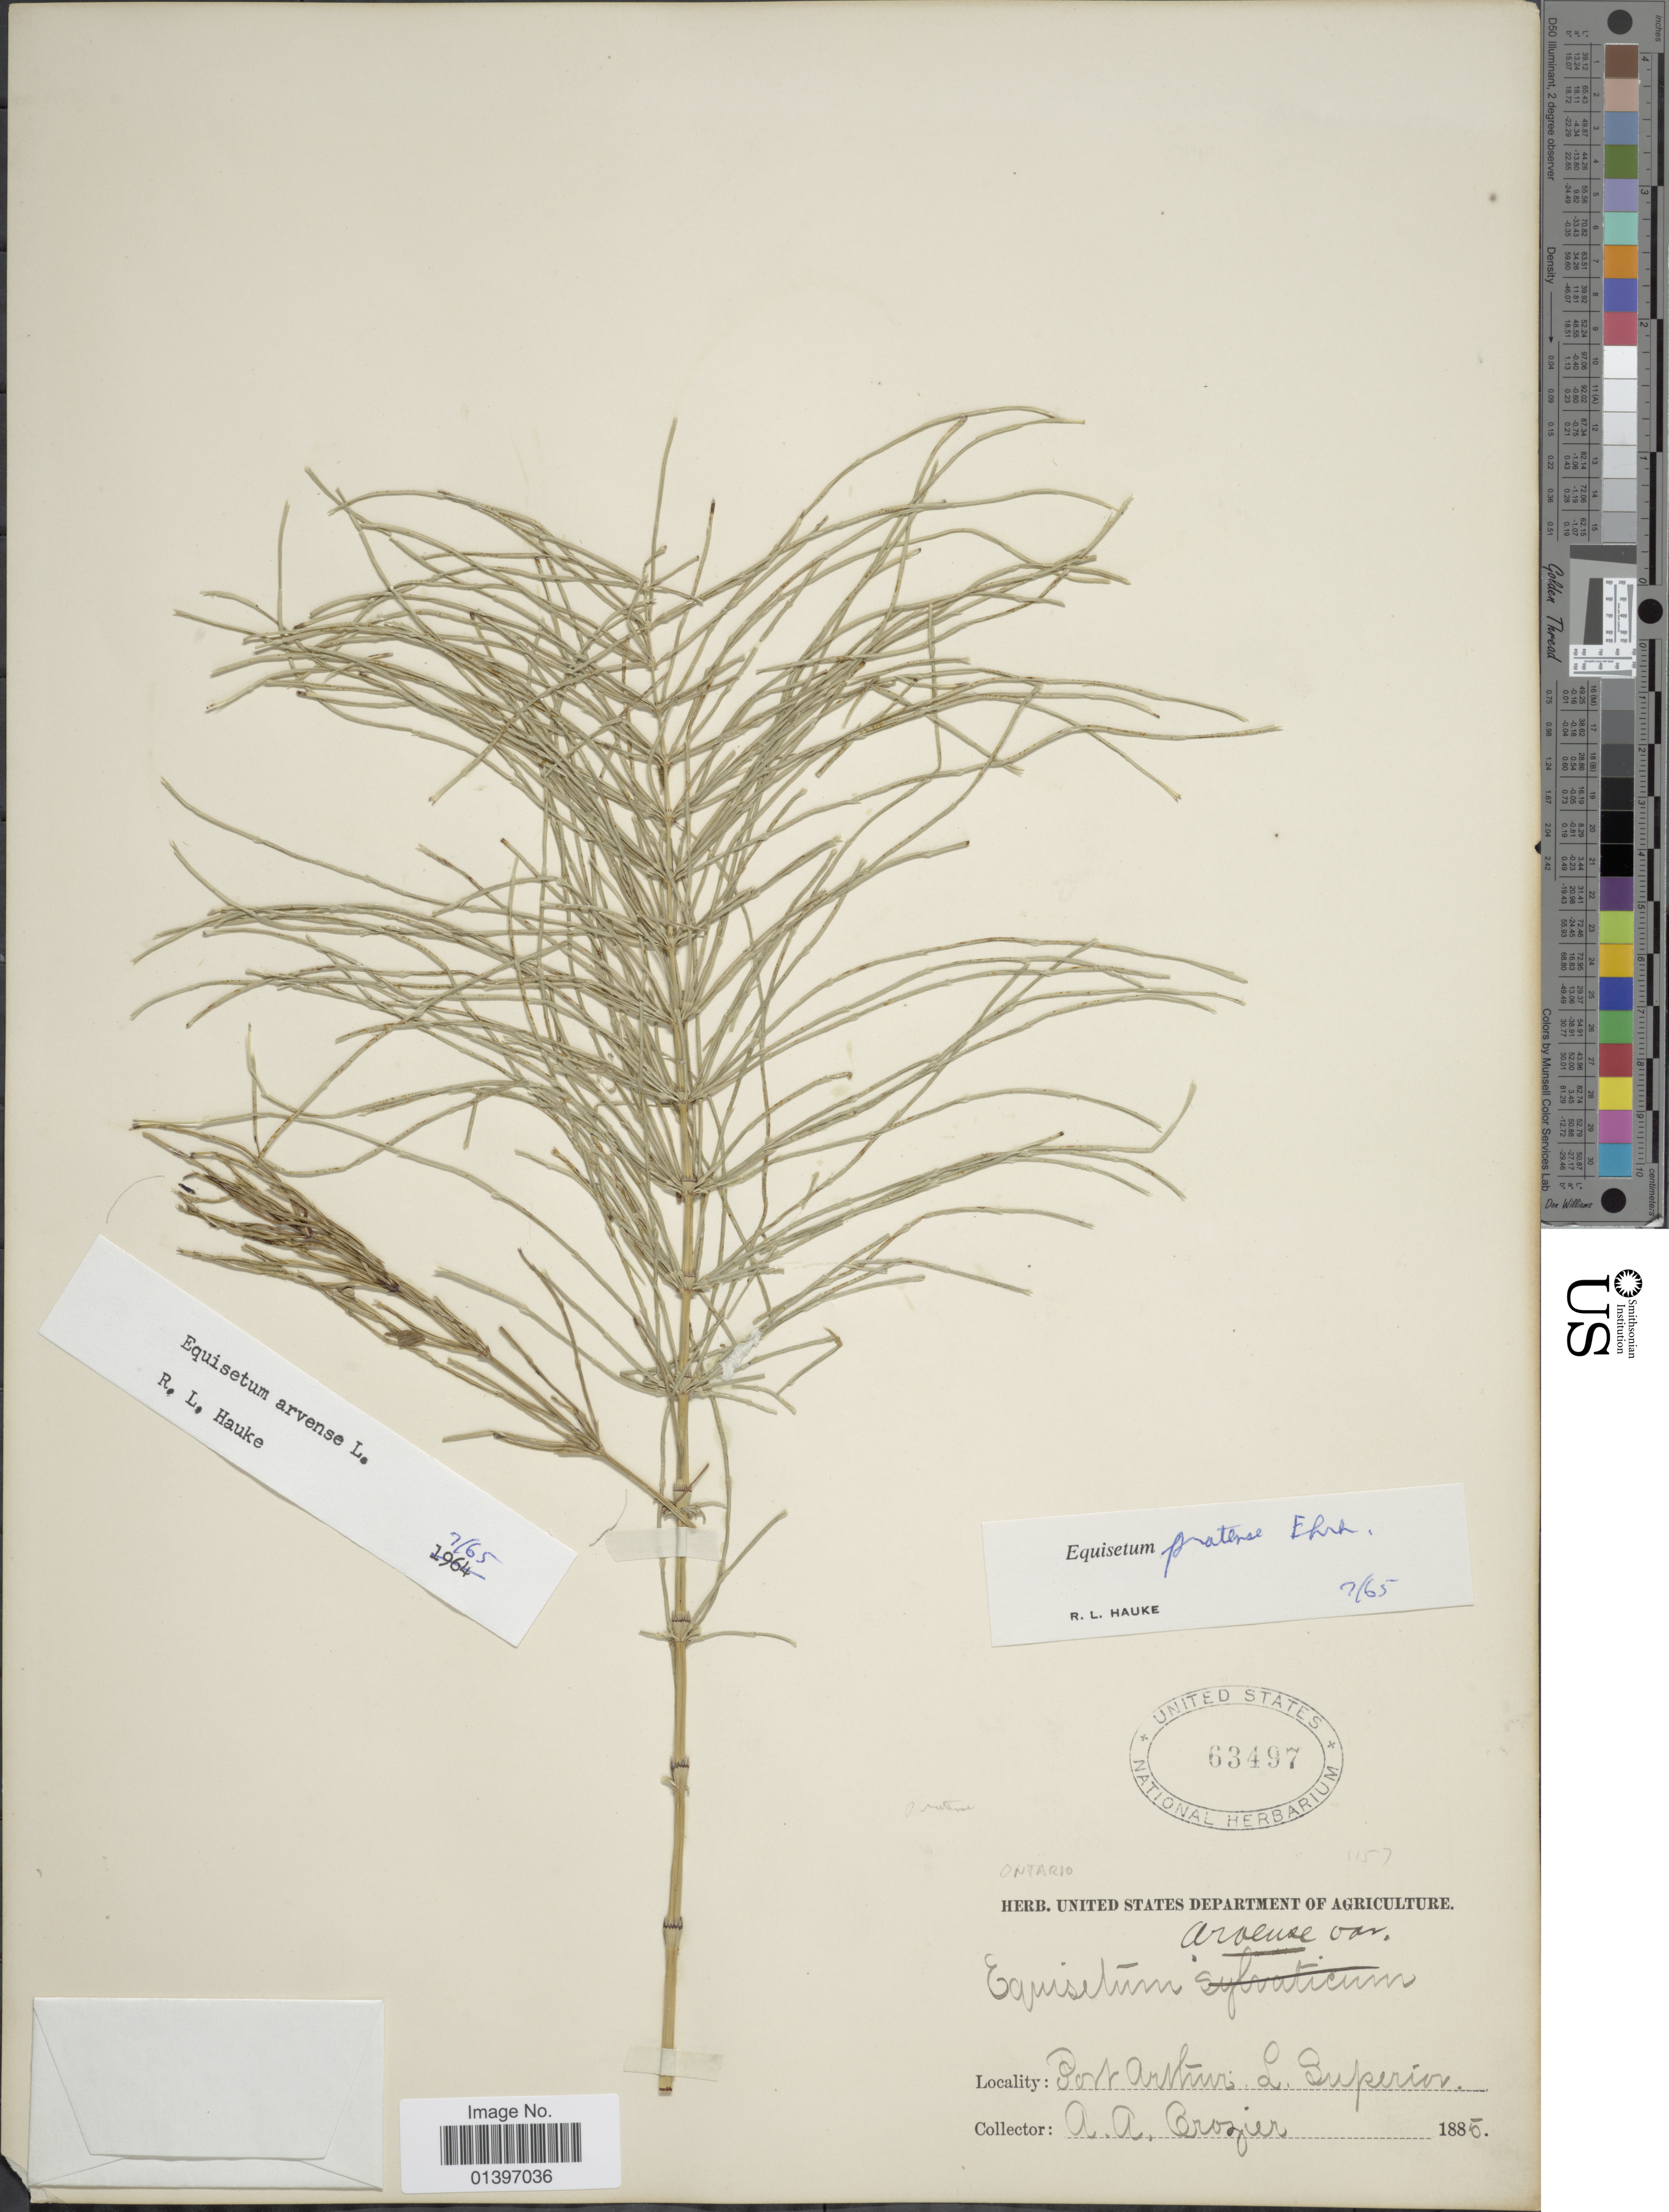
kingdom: Plantae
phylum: Tracheophyta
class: Polypodiopsida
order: Equisetales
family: Equisetaceae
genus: Equisetum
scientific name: Equisetum pratense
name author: Ehrh.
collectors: A. Crozier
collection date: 1885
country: Canada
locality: Port Arthur L. Superior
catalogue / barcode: US 63497